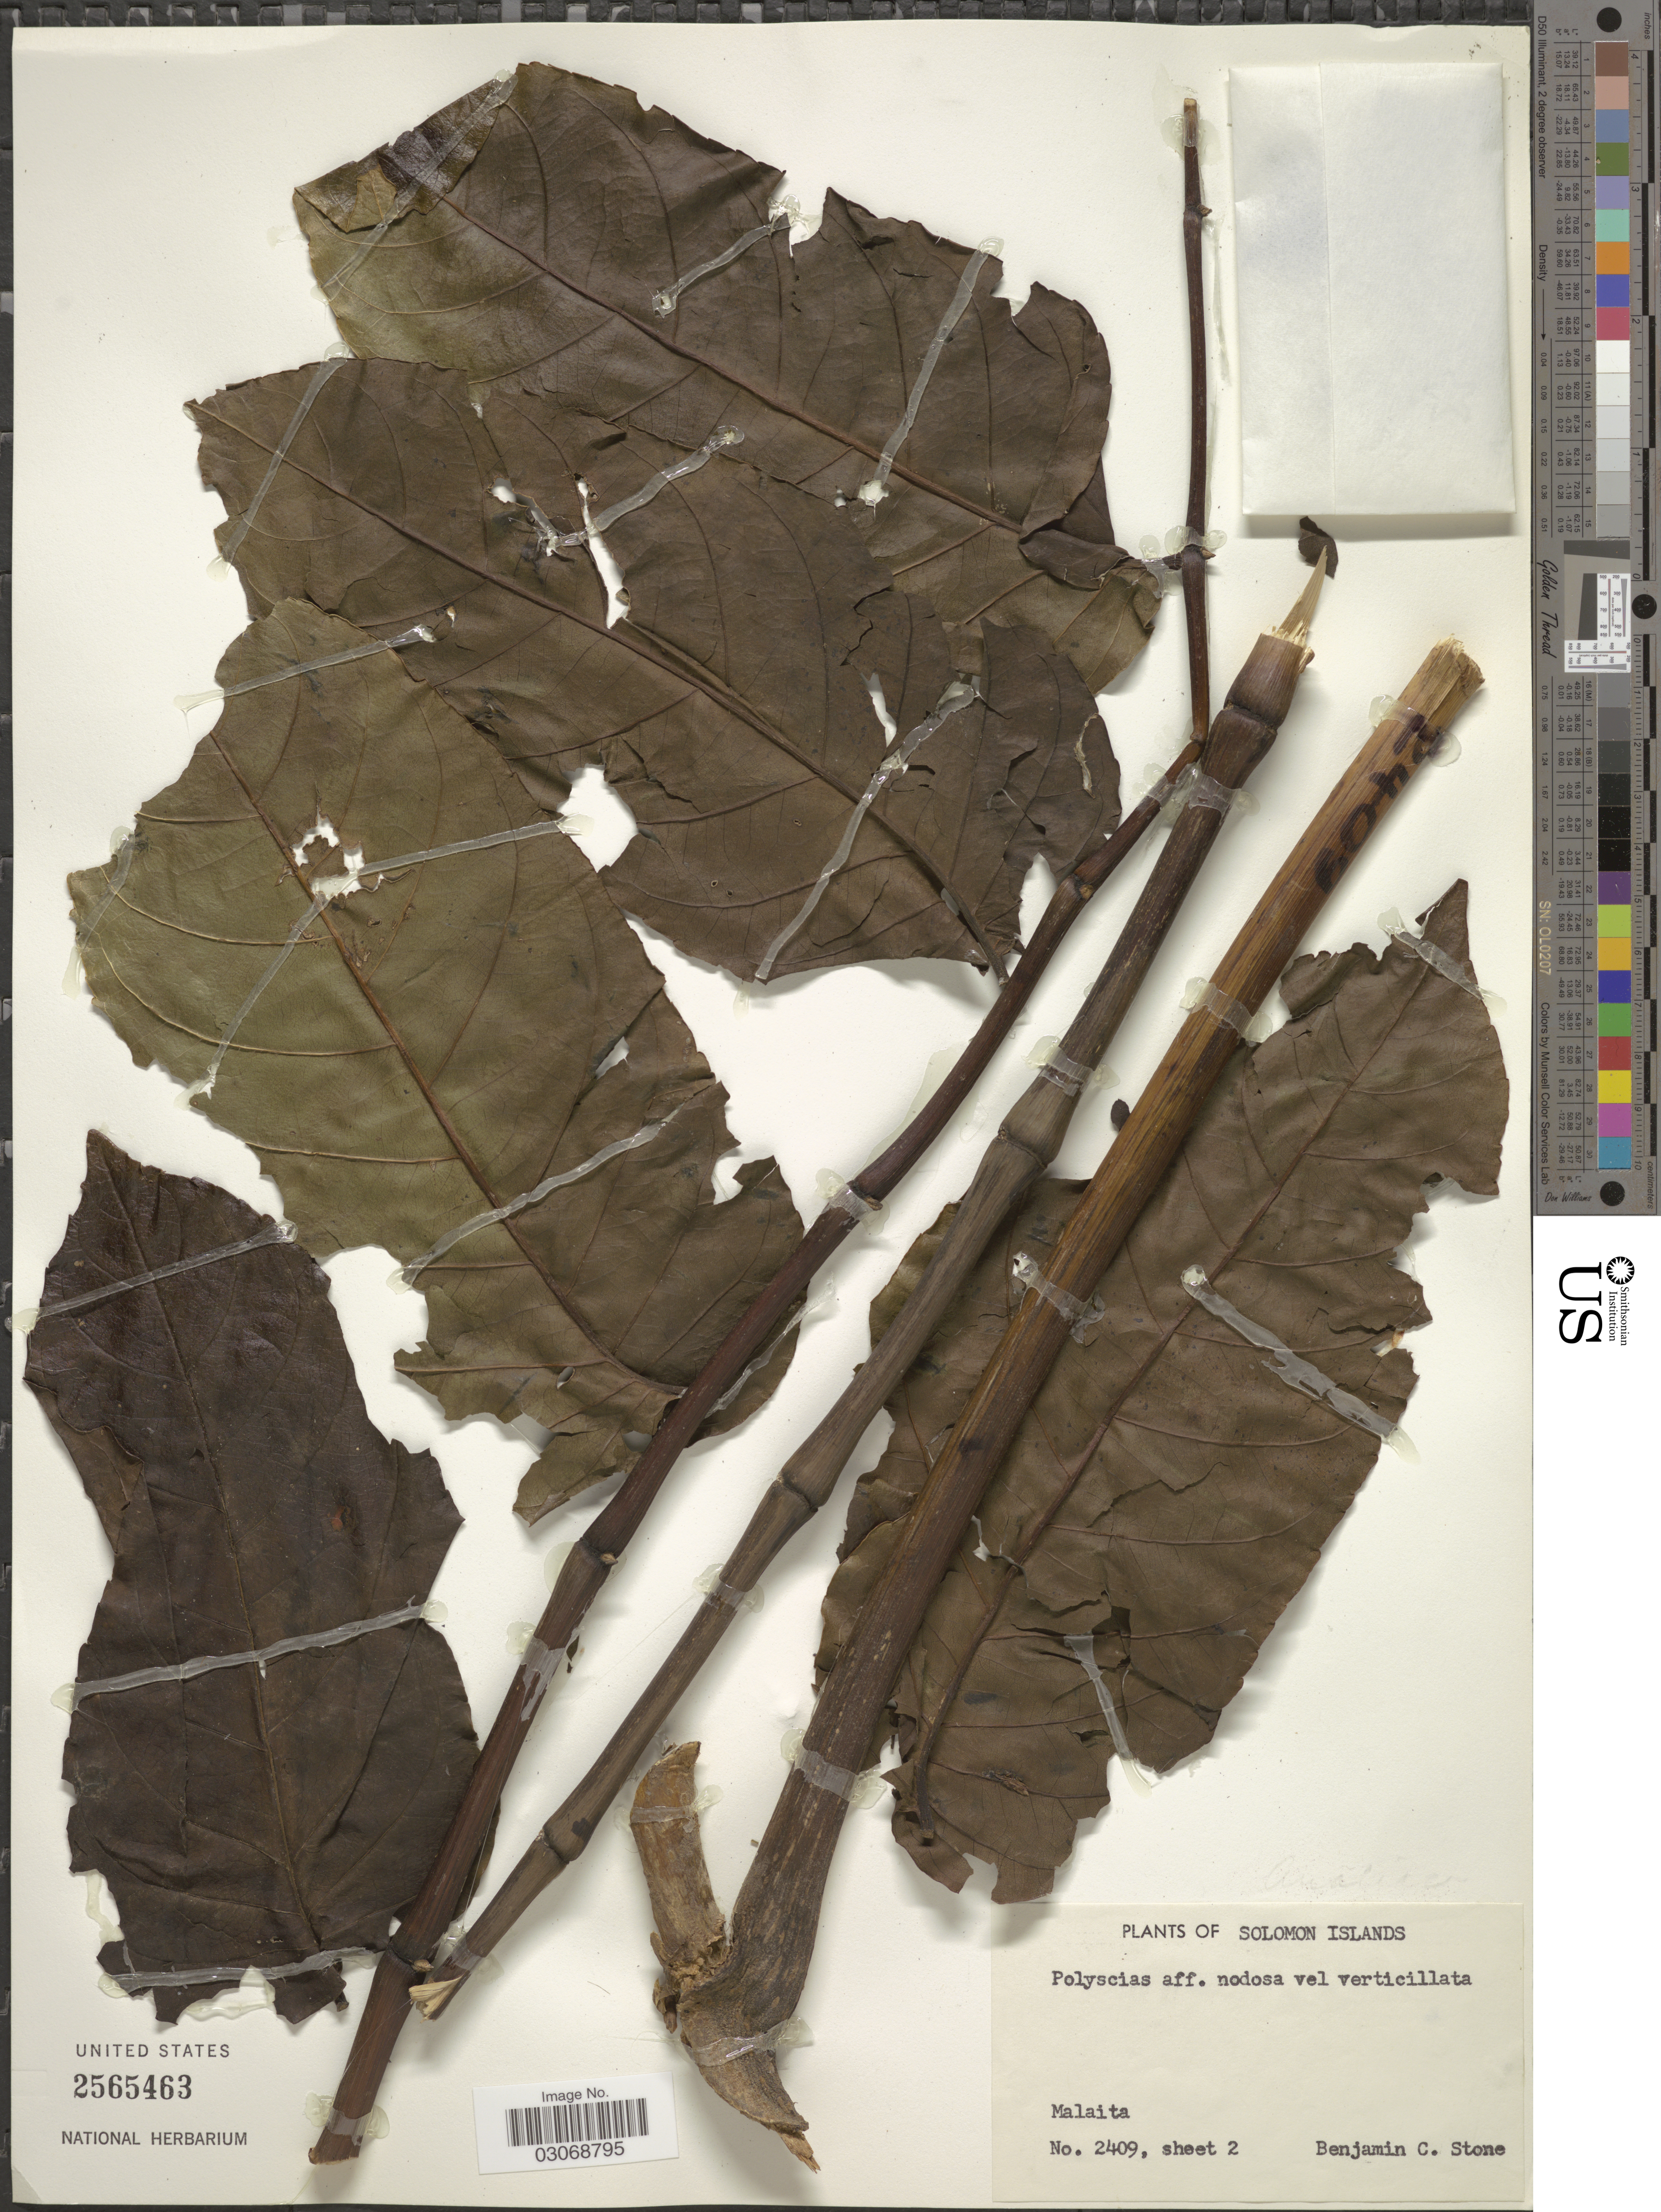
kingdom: Plantae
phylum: Tracheophyta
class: Magnoliopsida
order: Apiales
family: Araliaceae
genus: Polyscias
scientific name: Polyscias nodosa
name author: (Blume) Seem.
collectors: B. C. Stone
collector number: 2409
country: Solomon Islands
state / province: Solomon Islands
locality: Malaita.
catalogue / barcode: US 2565463